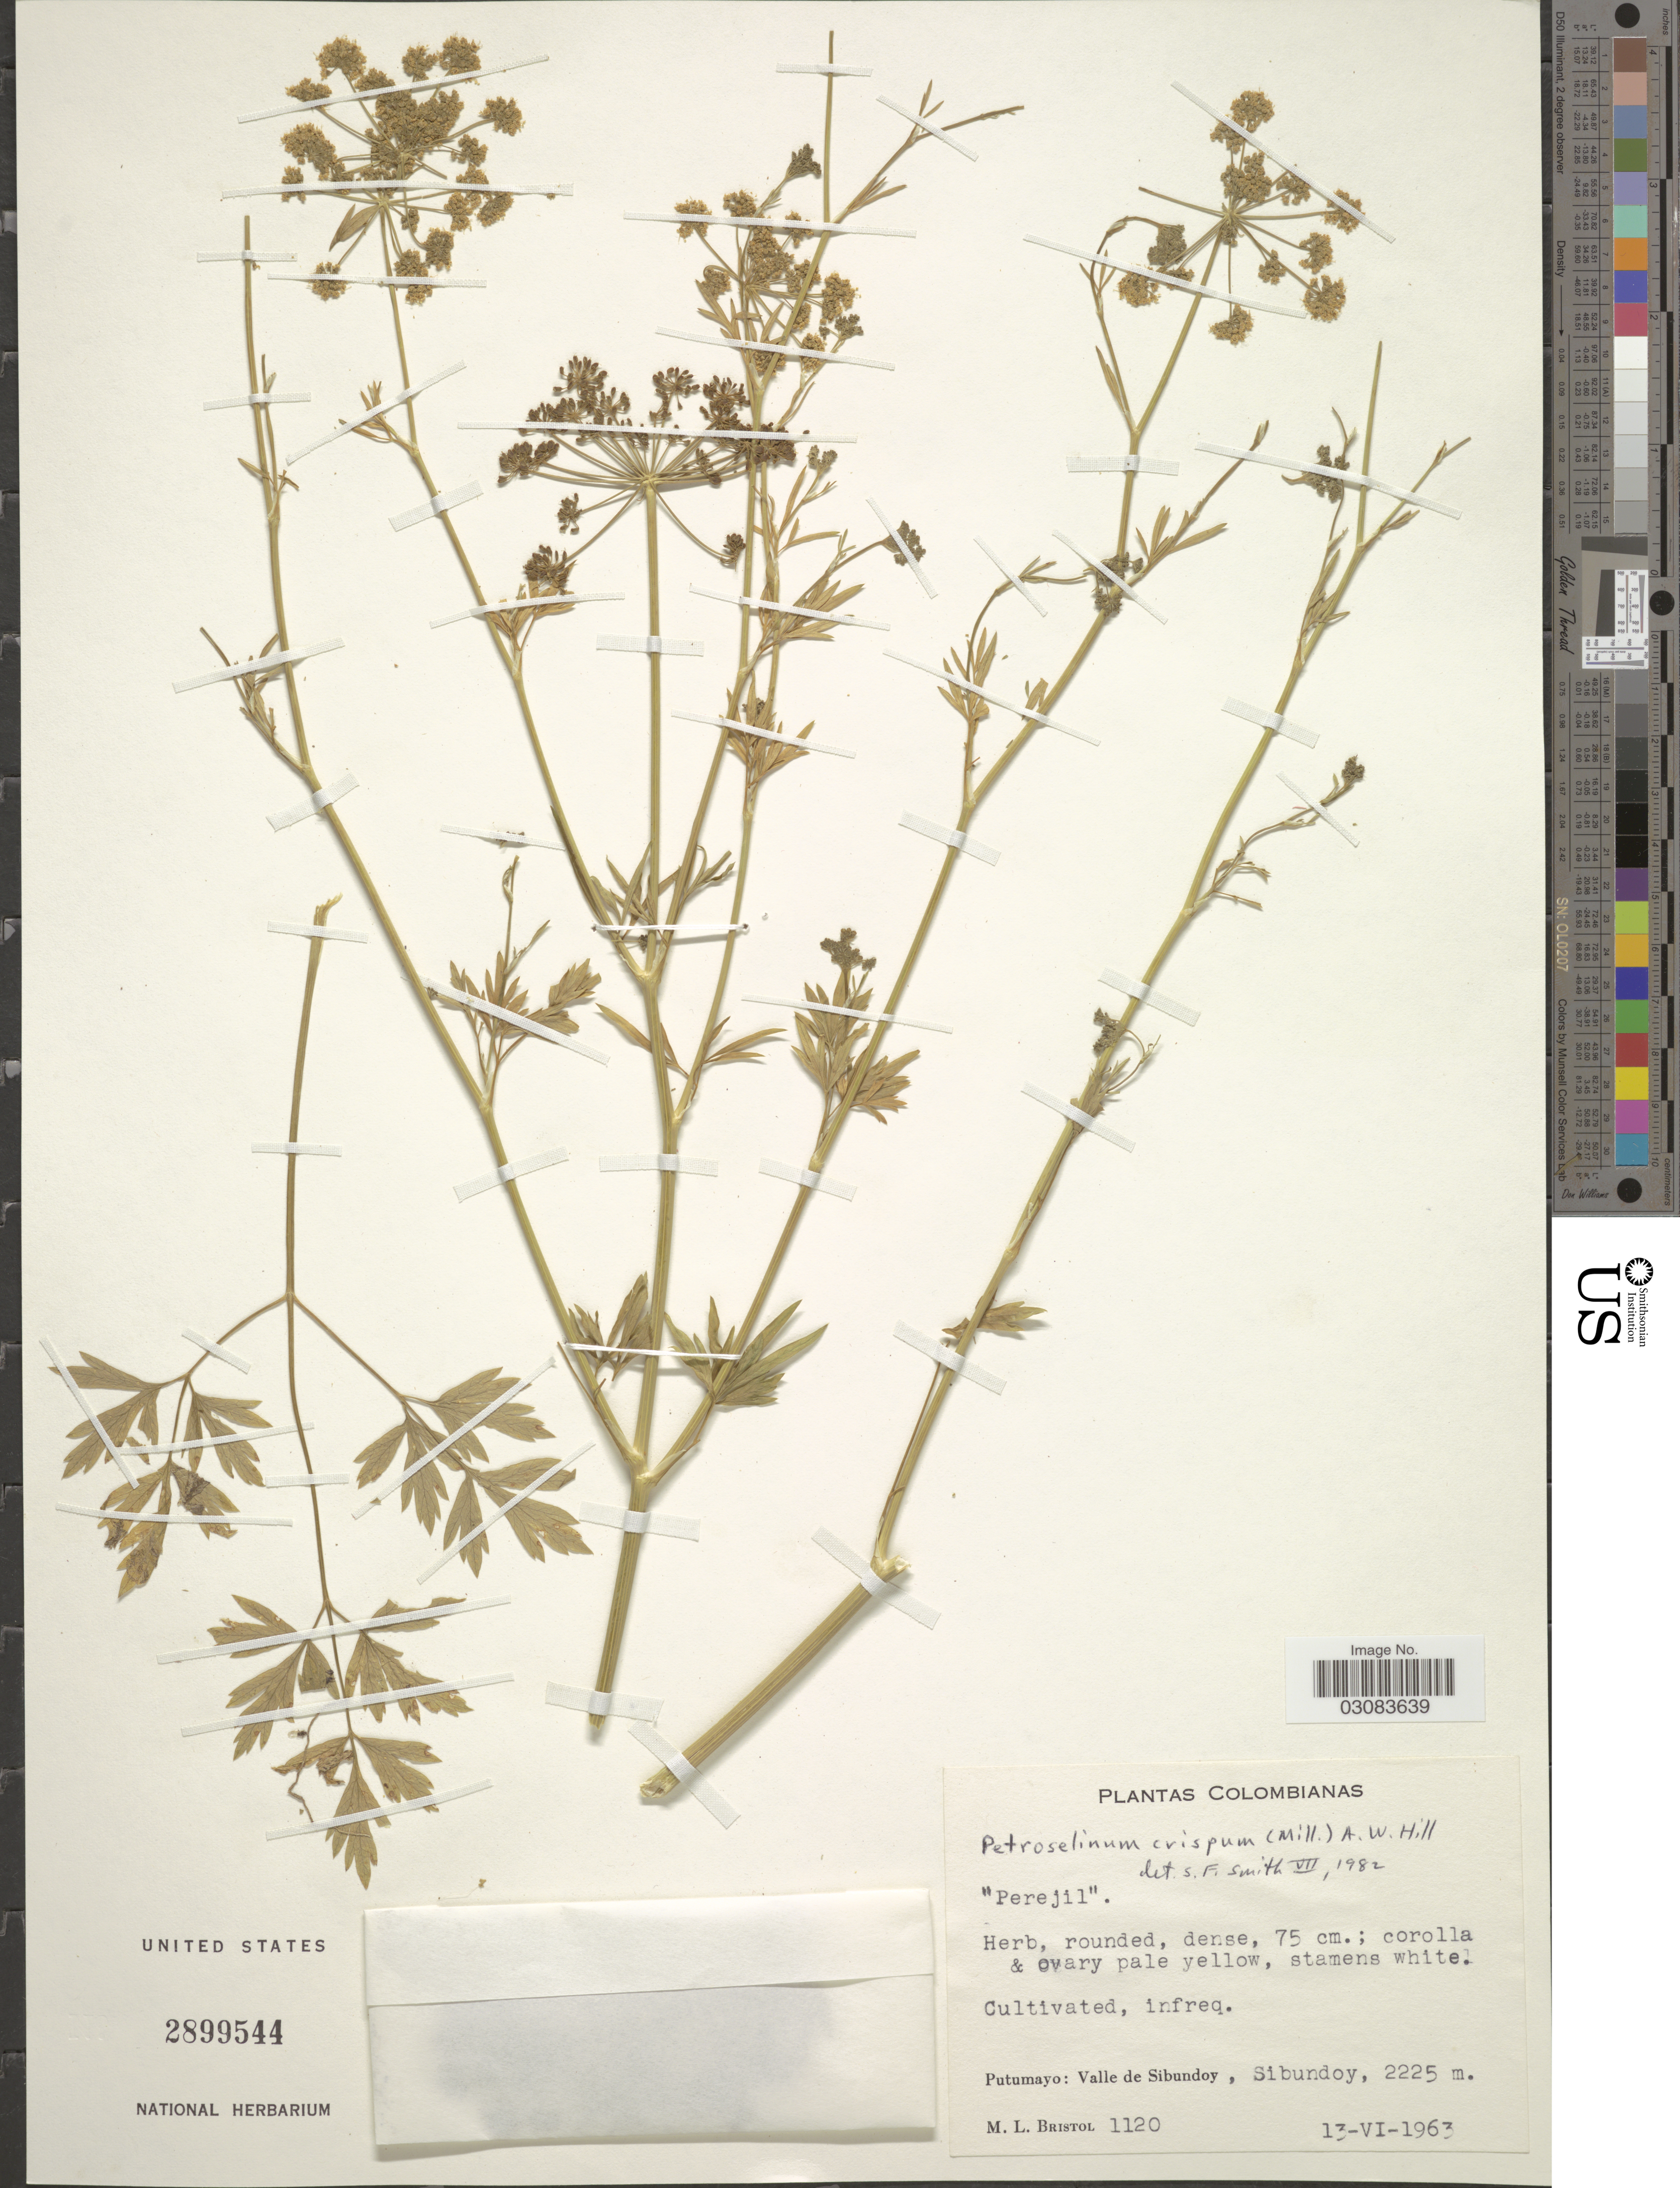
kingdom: Plantae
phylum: Tracheophyta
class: Magnoliopsida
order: Apiales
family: Apiaceae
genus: Petroselinum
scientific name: Petroselinum crispum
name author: (Mill.) Fuss.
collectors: M. L. Bristol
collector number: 1120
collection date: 1963-06-13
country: Colombia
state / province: Putumayo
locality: Cultivated, infreq. Putumayo: Valle de Sibundoy, Sibundoy.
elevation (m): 2225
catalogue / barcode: US 2899544